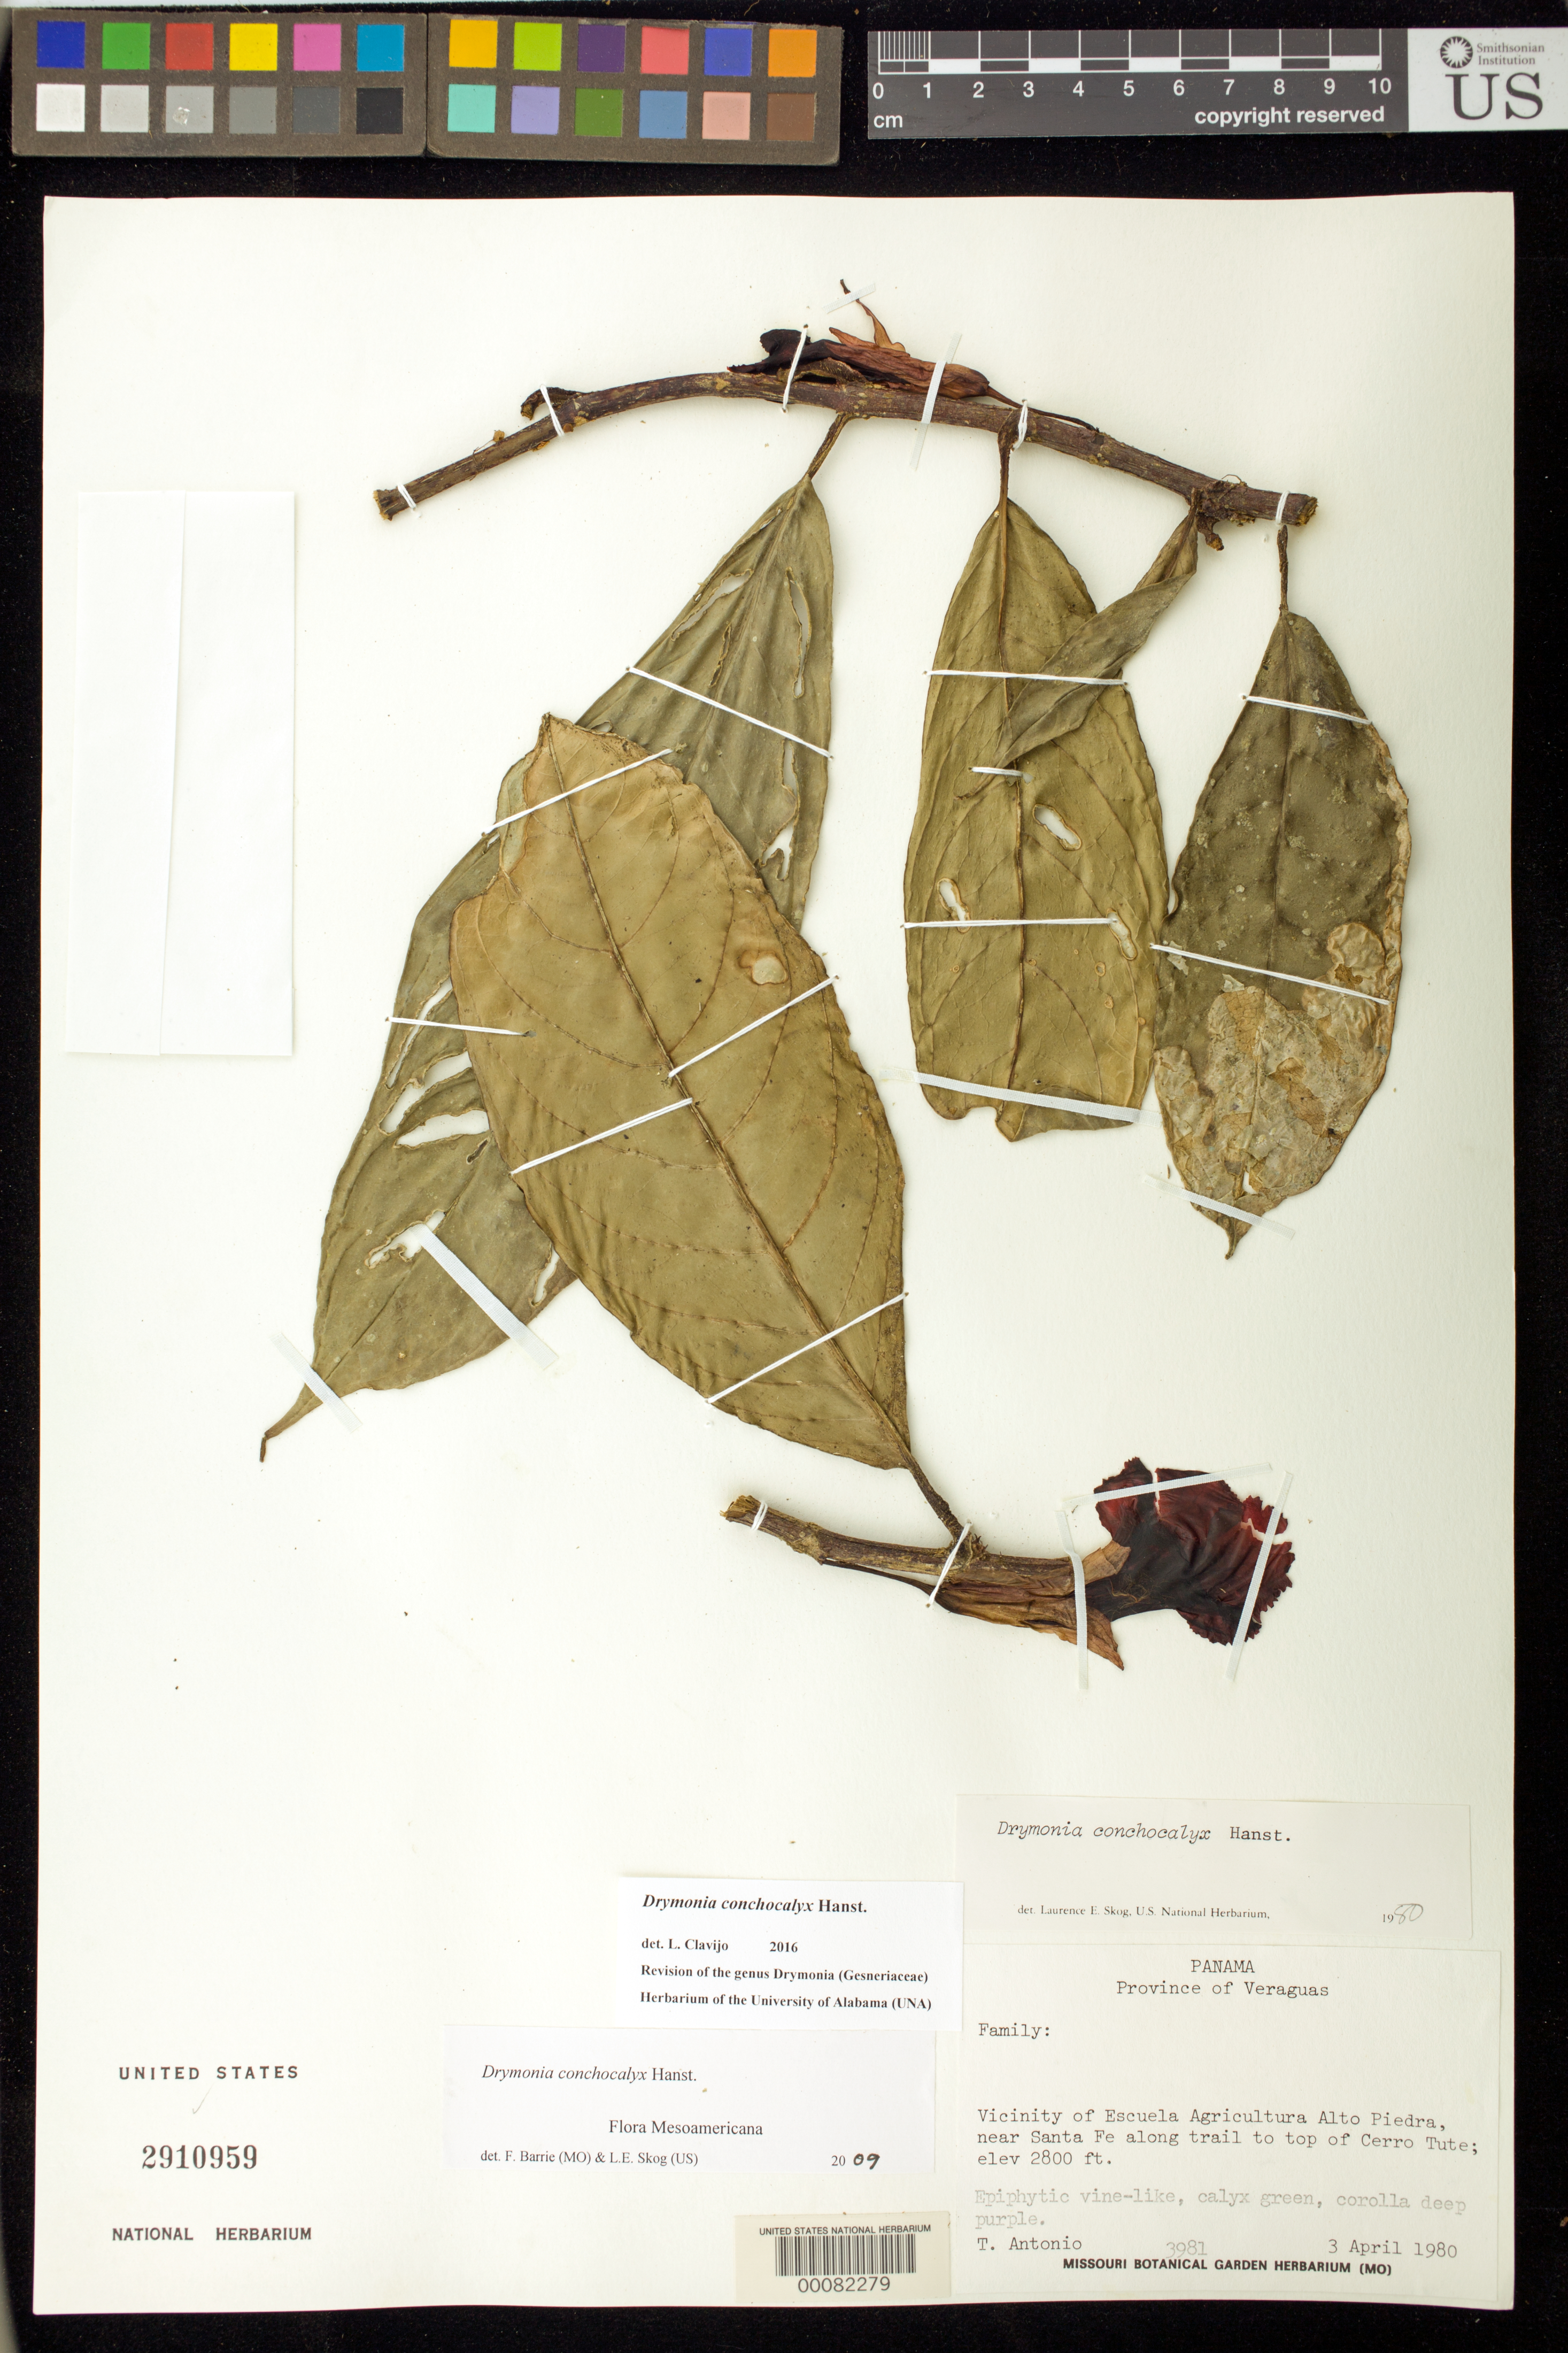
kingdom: Plantae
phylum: Tracheophyta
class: Magnoliopsida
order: Lamiales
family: Gesneriaceae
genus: Drymonia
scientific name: Drymonia conchocalyx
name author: Hanst.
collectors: T. Antonio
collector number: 3981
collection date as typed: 03 Apr 1980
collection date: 1980-04-03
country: Panama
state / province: Veraguas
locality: Vicinity of Escuela Agricultura Alto Piedra, near Santa Fe along trail to top of Cerro Tute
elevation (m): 853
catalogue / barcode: US 2910959